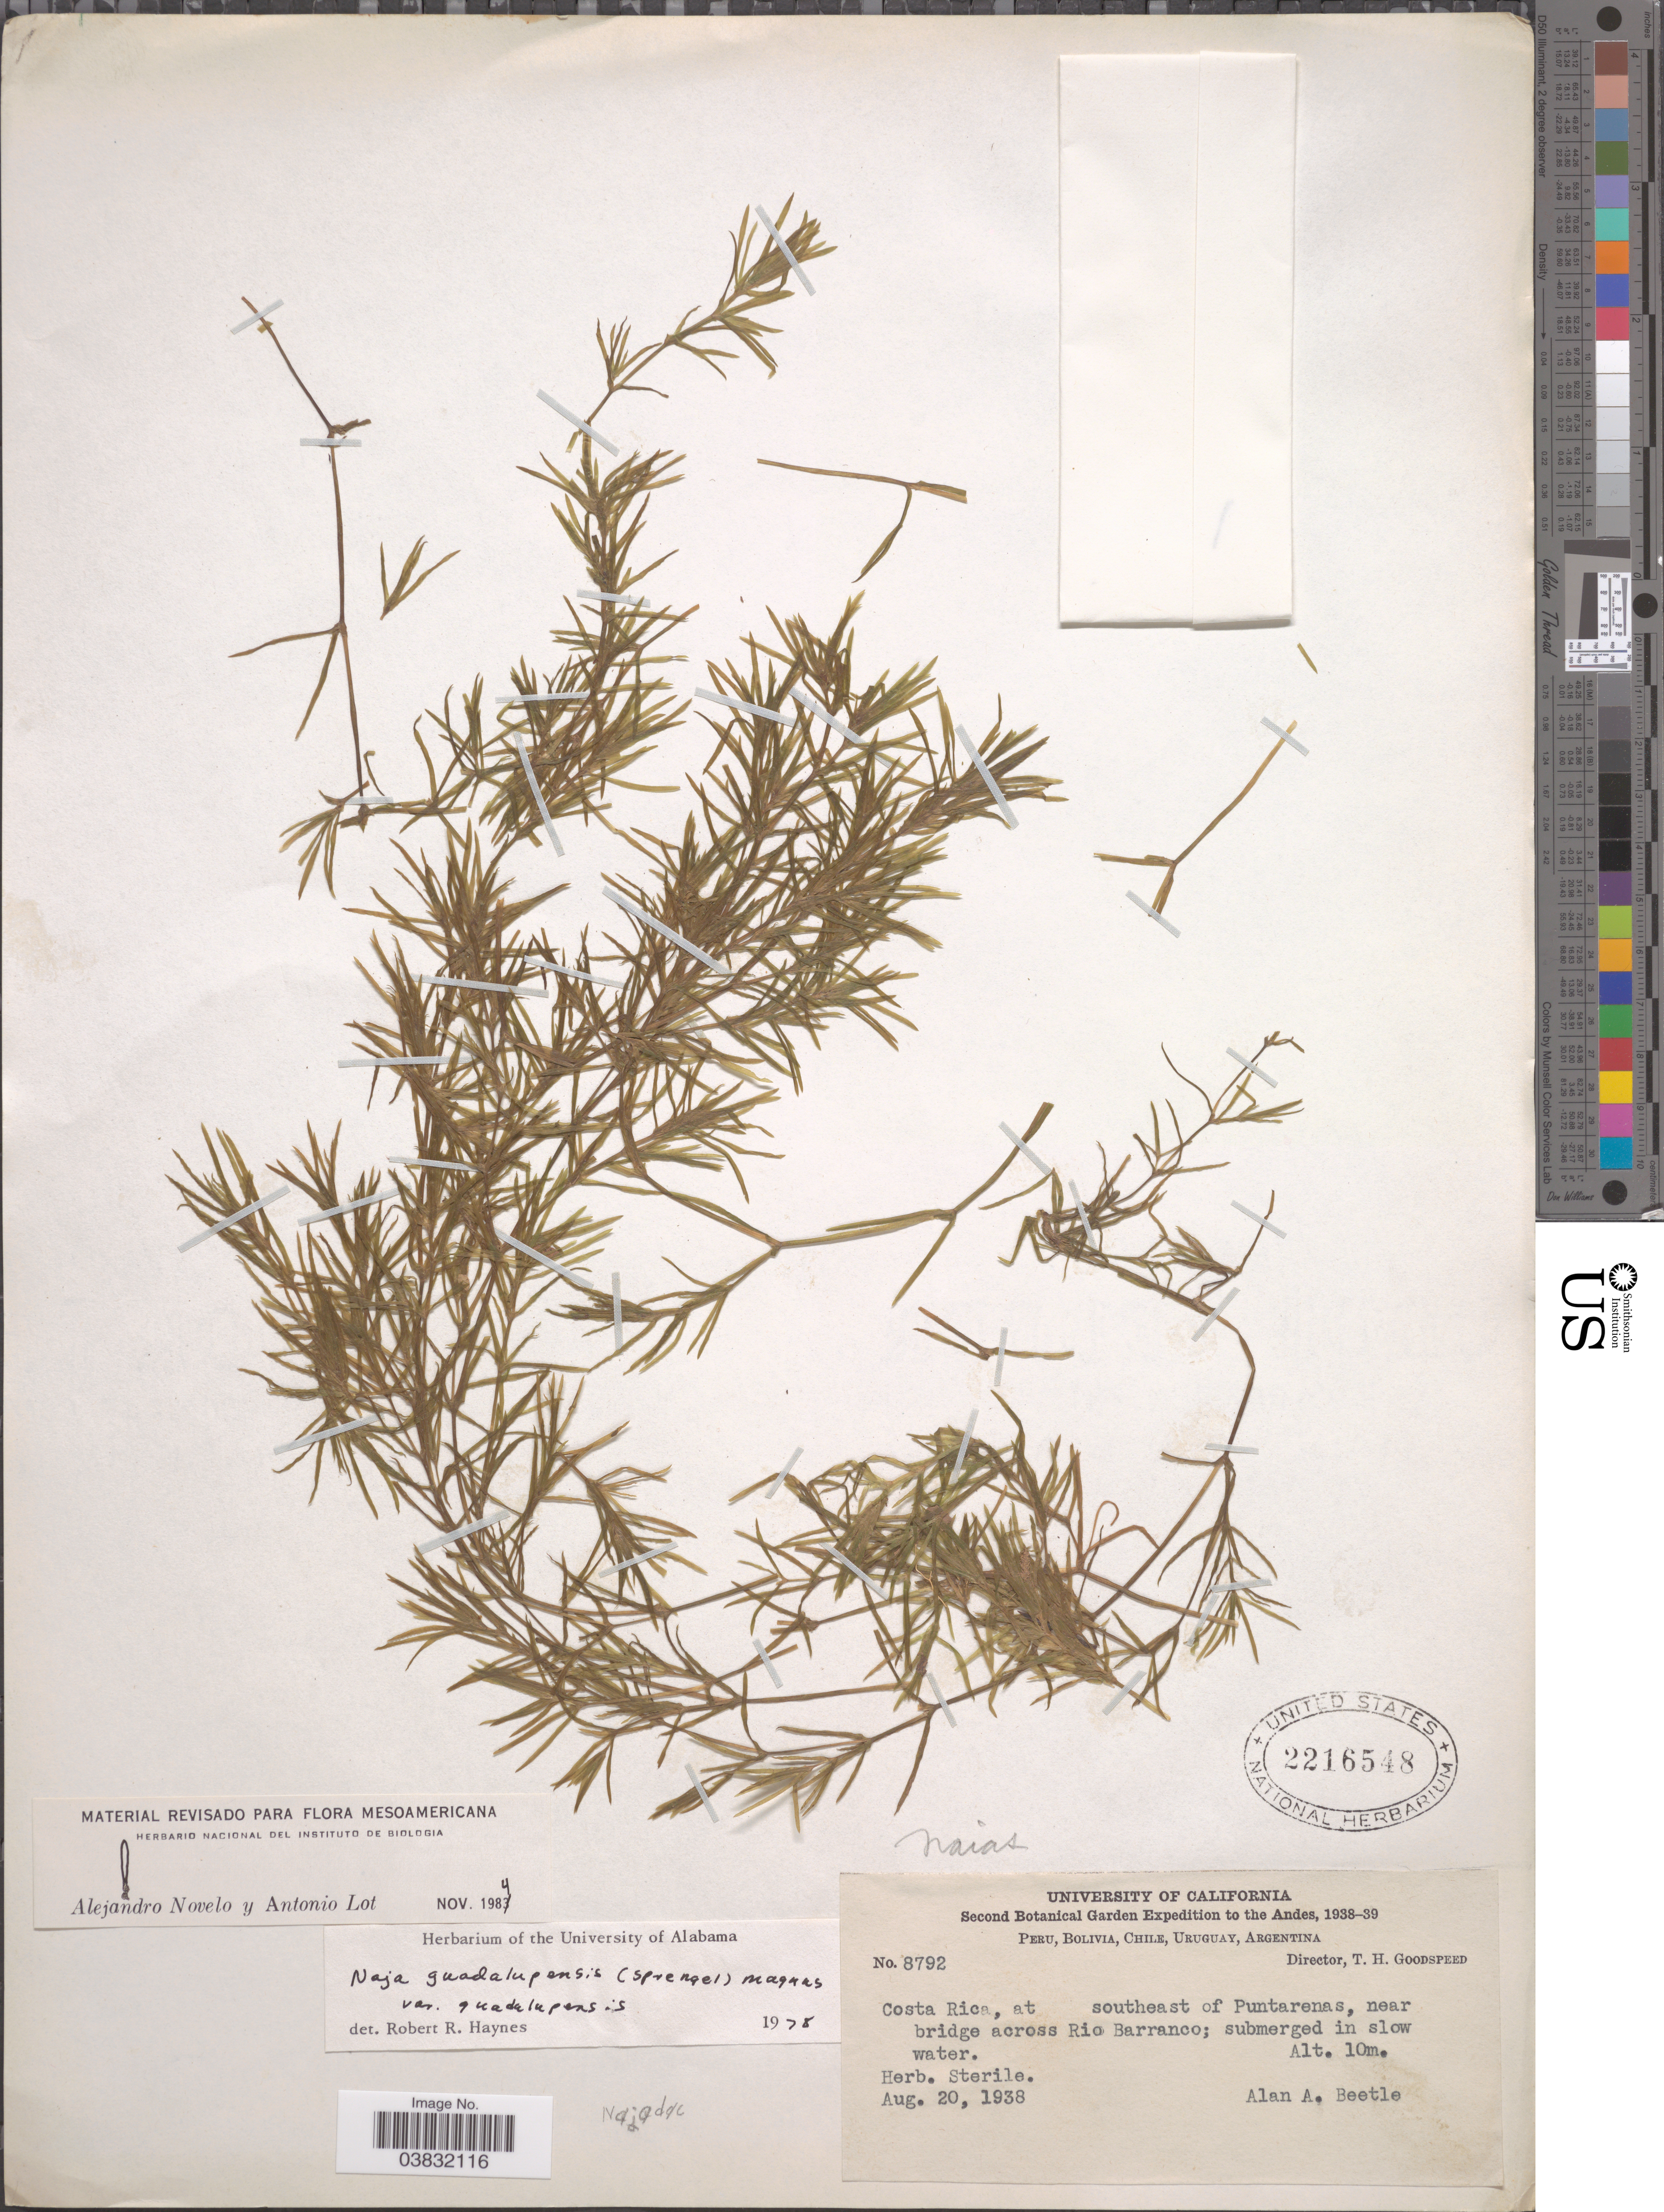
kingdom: Plantae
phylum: Tracheophyta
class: Liliopsida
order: Alismatales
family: Hydrocharitaceae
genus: Najas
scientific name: Najas guadalupensis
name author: (Spreng.) Magnus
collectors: A. A. Beetle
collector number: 8792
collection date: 1938-08-20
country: Costa Rica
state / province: Puntarenas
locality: The Andes. At southeast of Puntarenas, near bridge across Rio Barranco.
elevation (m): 10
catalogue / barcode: US 2216548